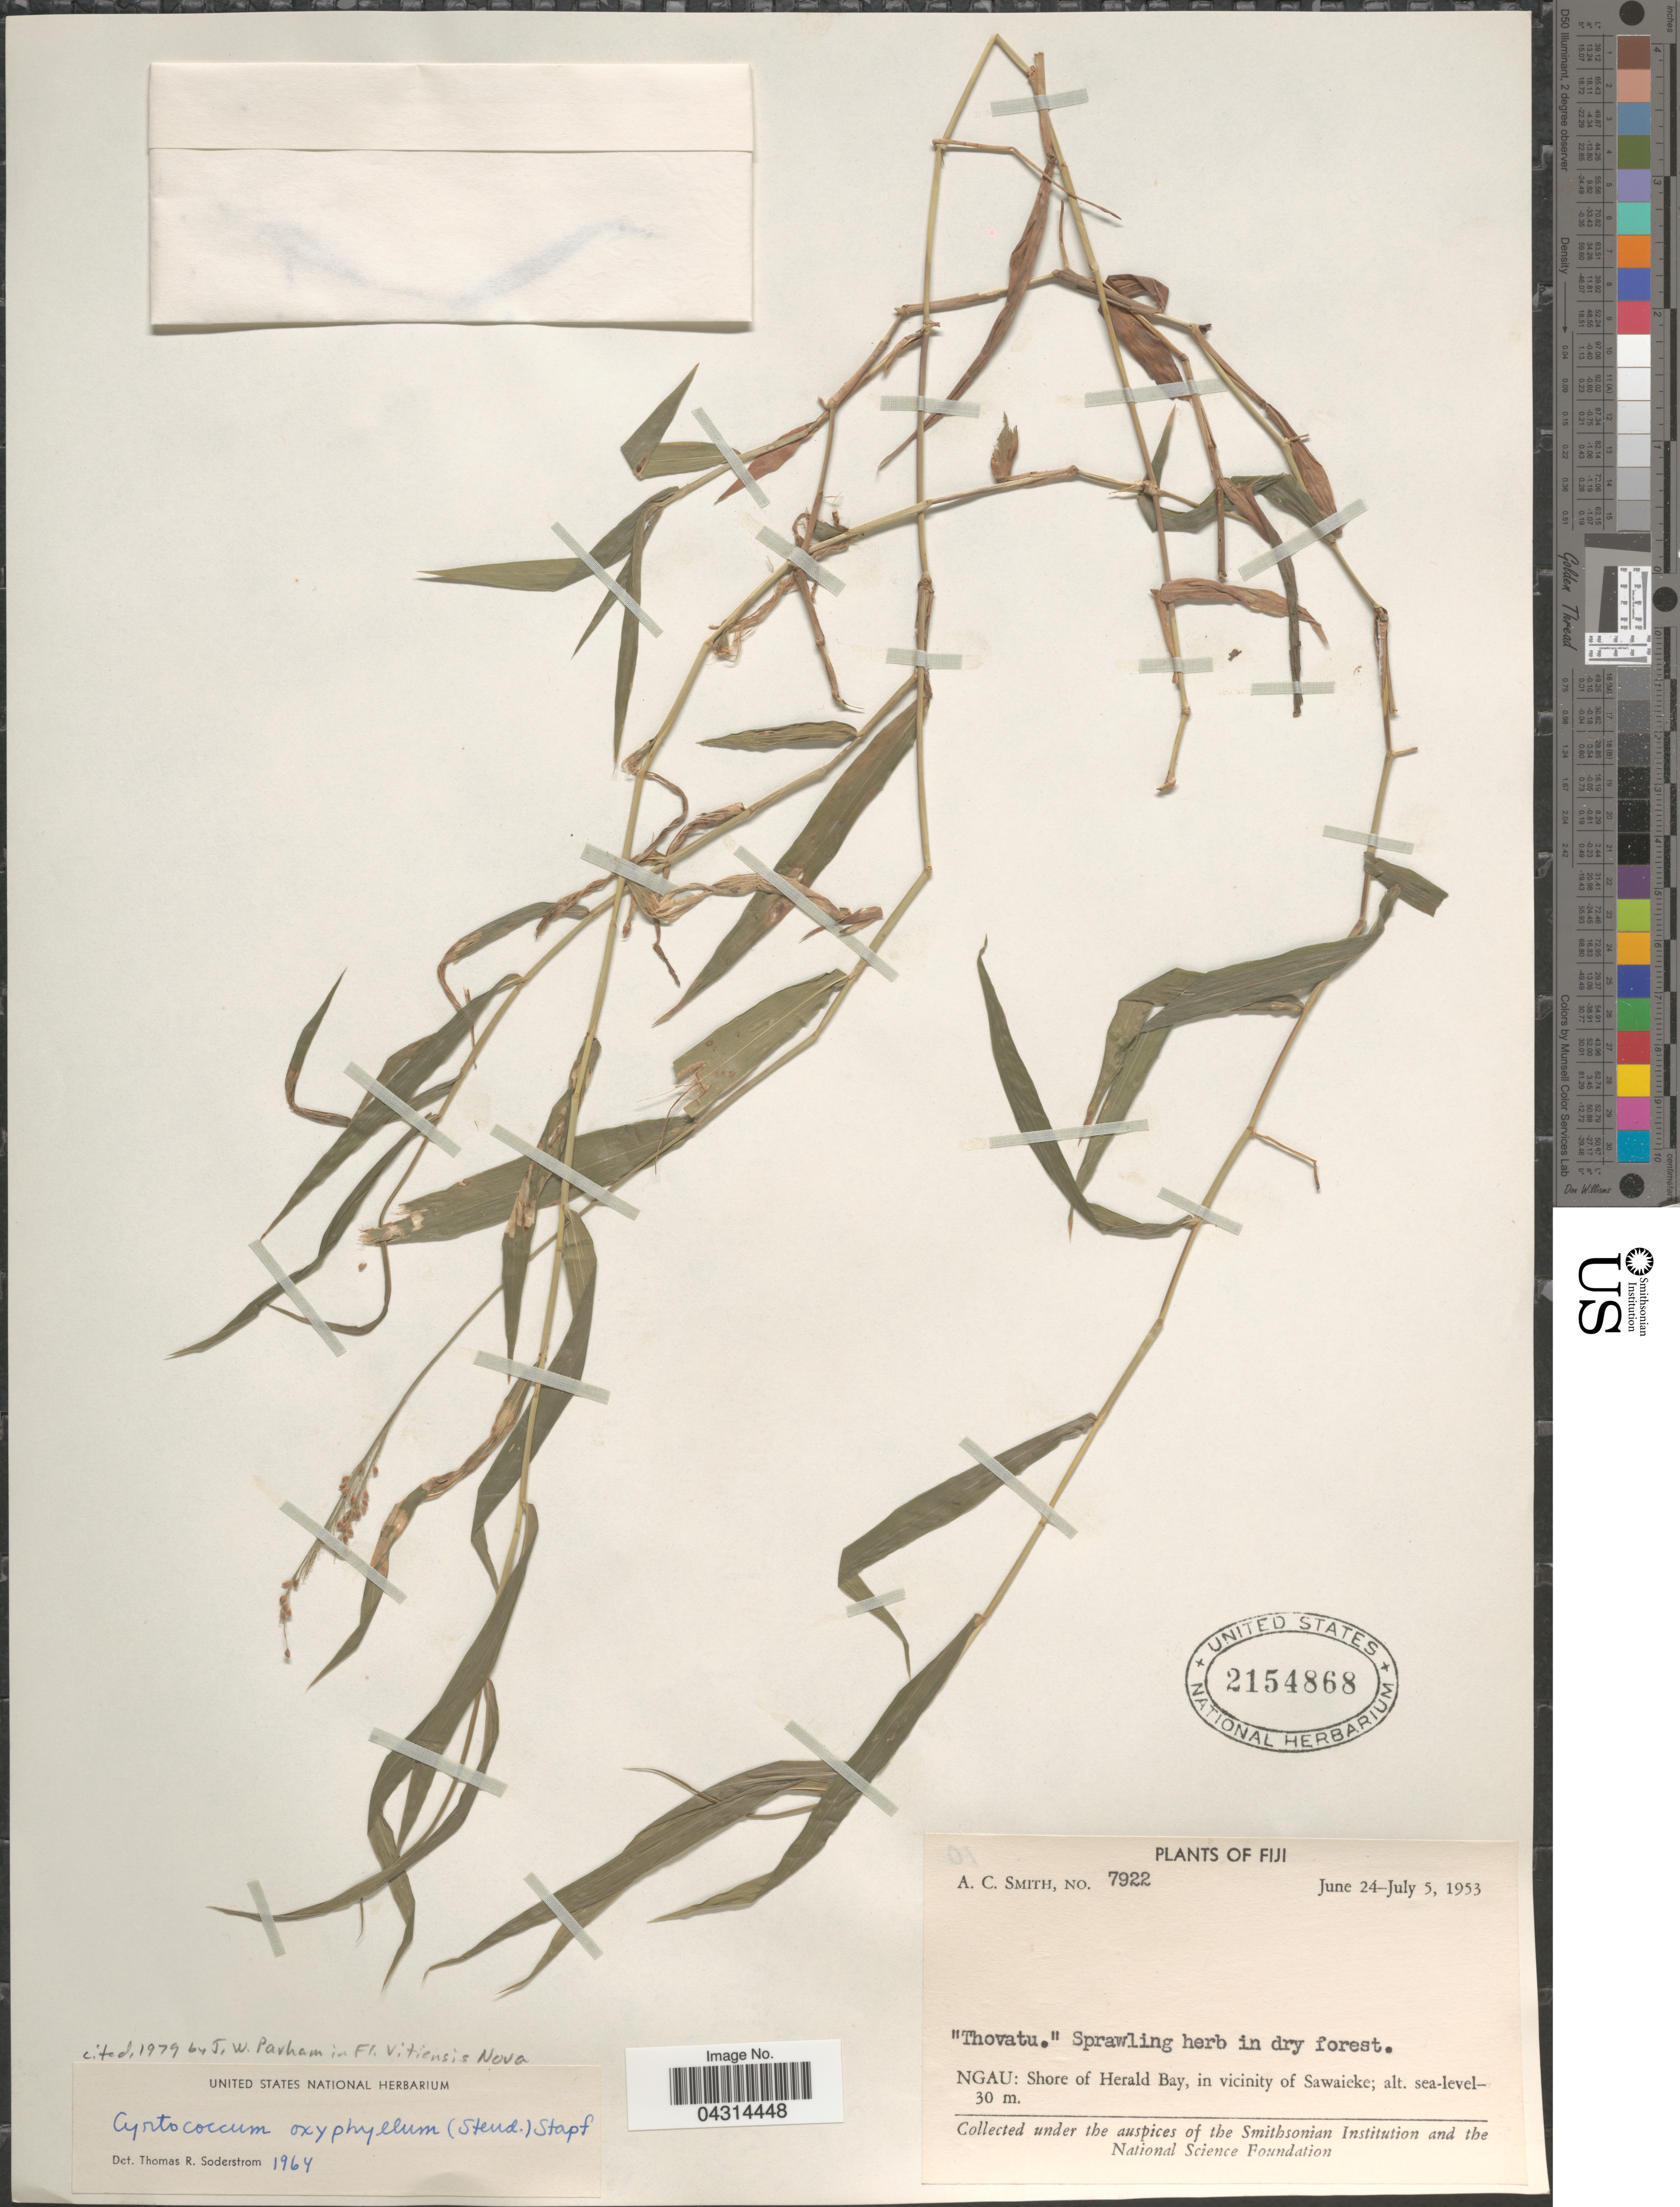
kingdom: Plantae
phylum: Tracheophyta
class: Liliopsida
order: Poales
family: Poaceae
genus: Cyrtococcum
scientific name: Cyrtococcum oxyphyllum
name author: (Steud.) Stapf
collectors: A. C. Smith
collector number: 7922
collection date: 1953-06-24/1953-07-05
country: Fiji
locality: Ngau: Shore of Herald Bay, in vicinity of Sawaieke.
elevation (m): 0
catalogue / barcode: US 2154868